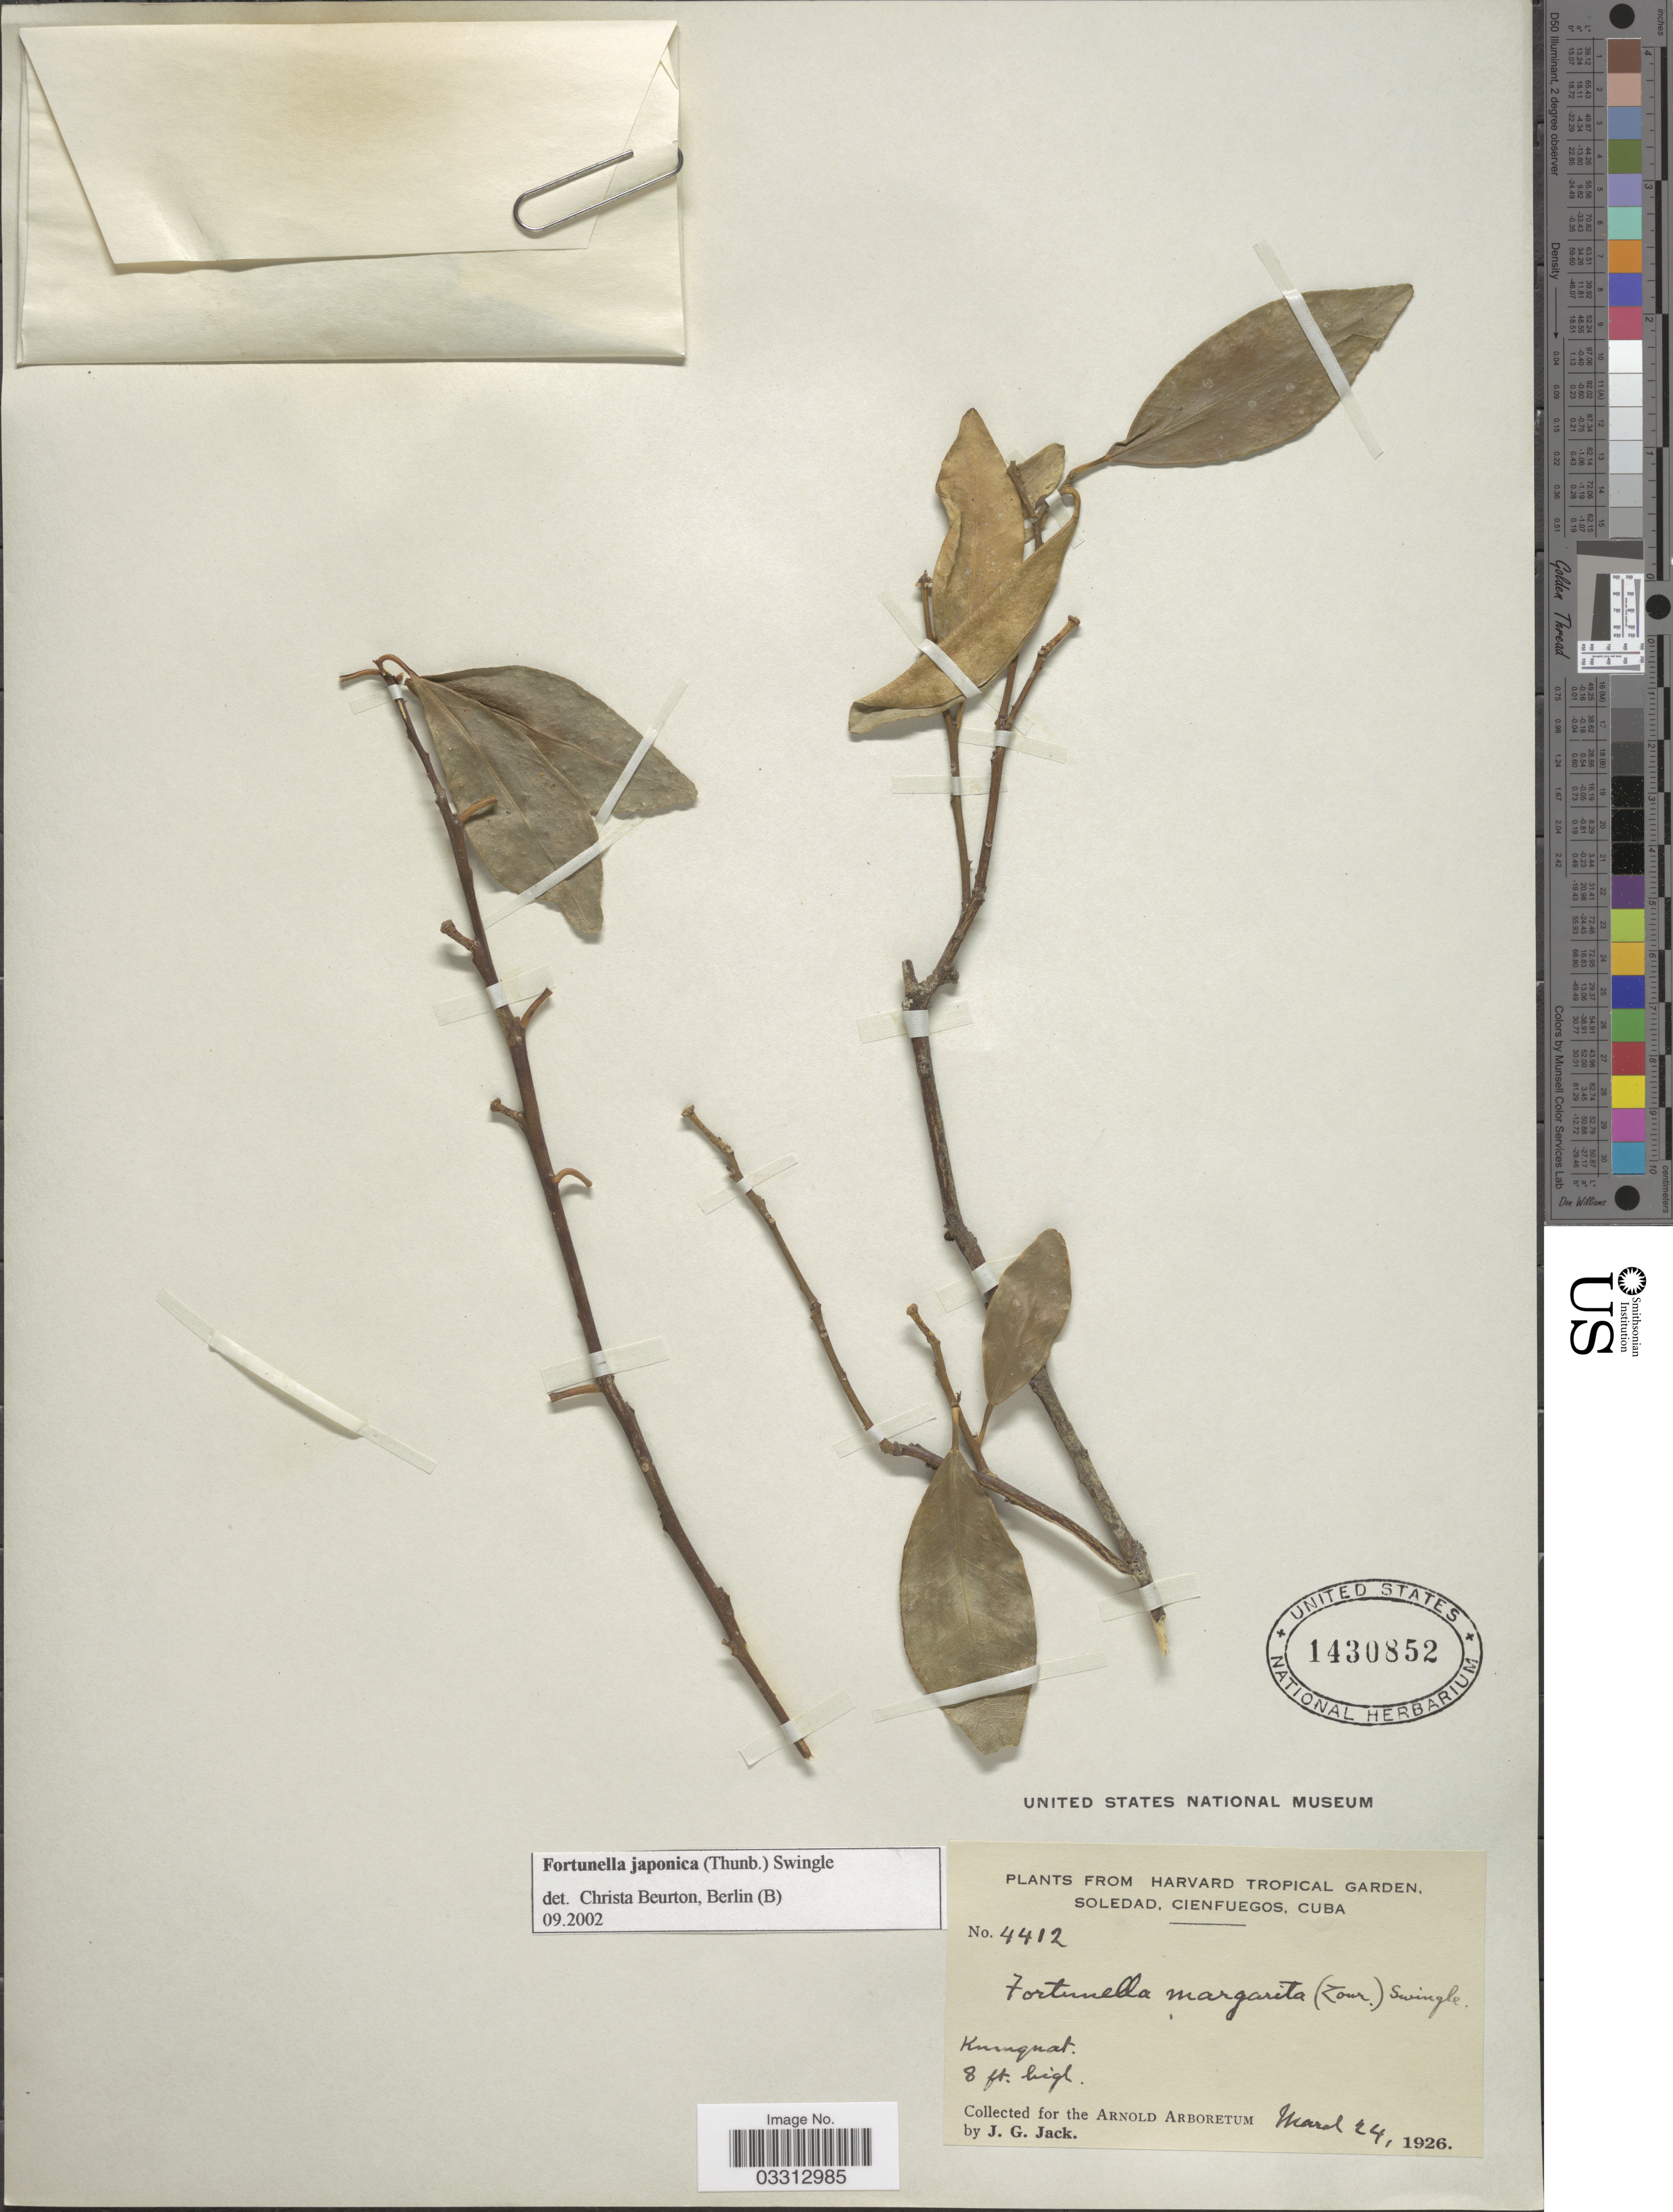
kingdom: Plantae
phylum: Tracheophyta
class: Magnoliopsida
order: Sapindales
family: Rutaceae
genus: Citrus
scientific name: Citrus japonica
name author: Thunb.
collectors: J. G. Jack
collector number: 4412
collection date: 1926-03-24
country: Cuba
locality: Harvard Tropical Garden, Soledad, Cienfuegos.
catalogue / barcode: US 1430852